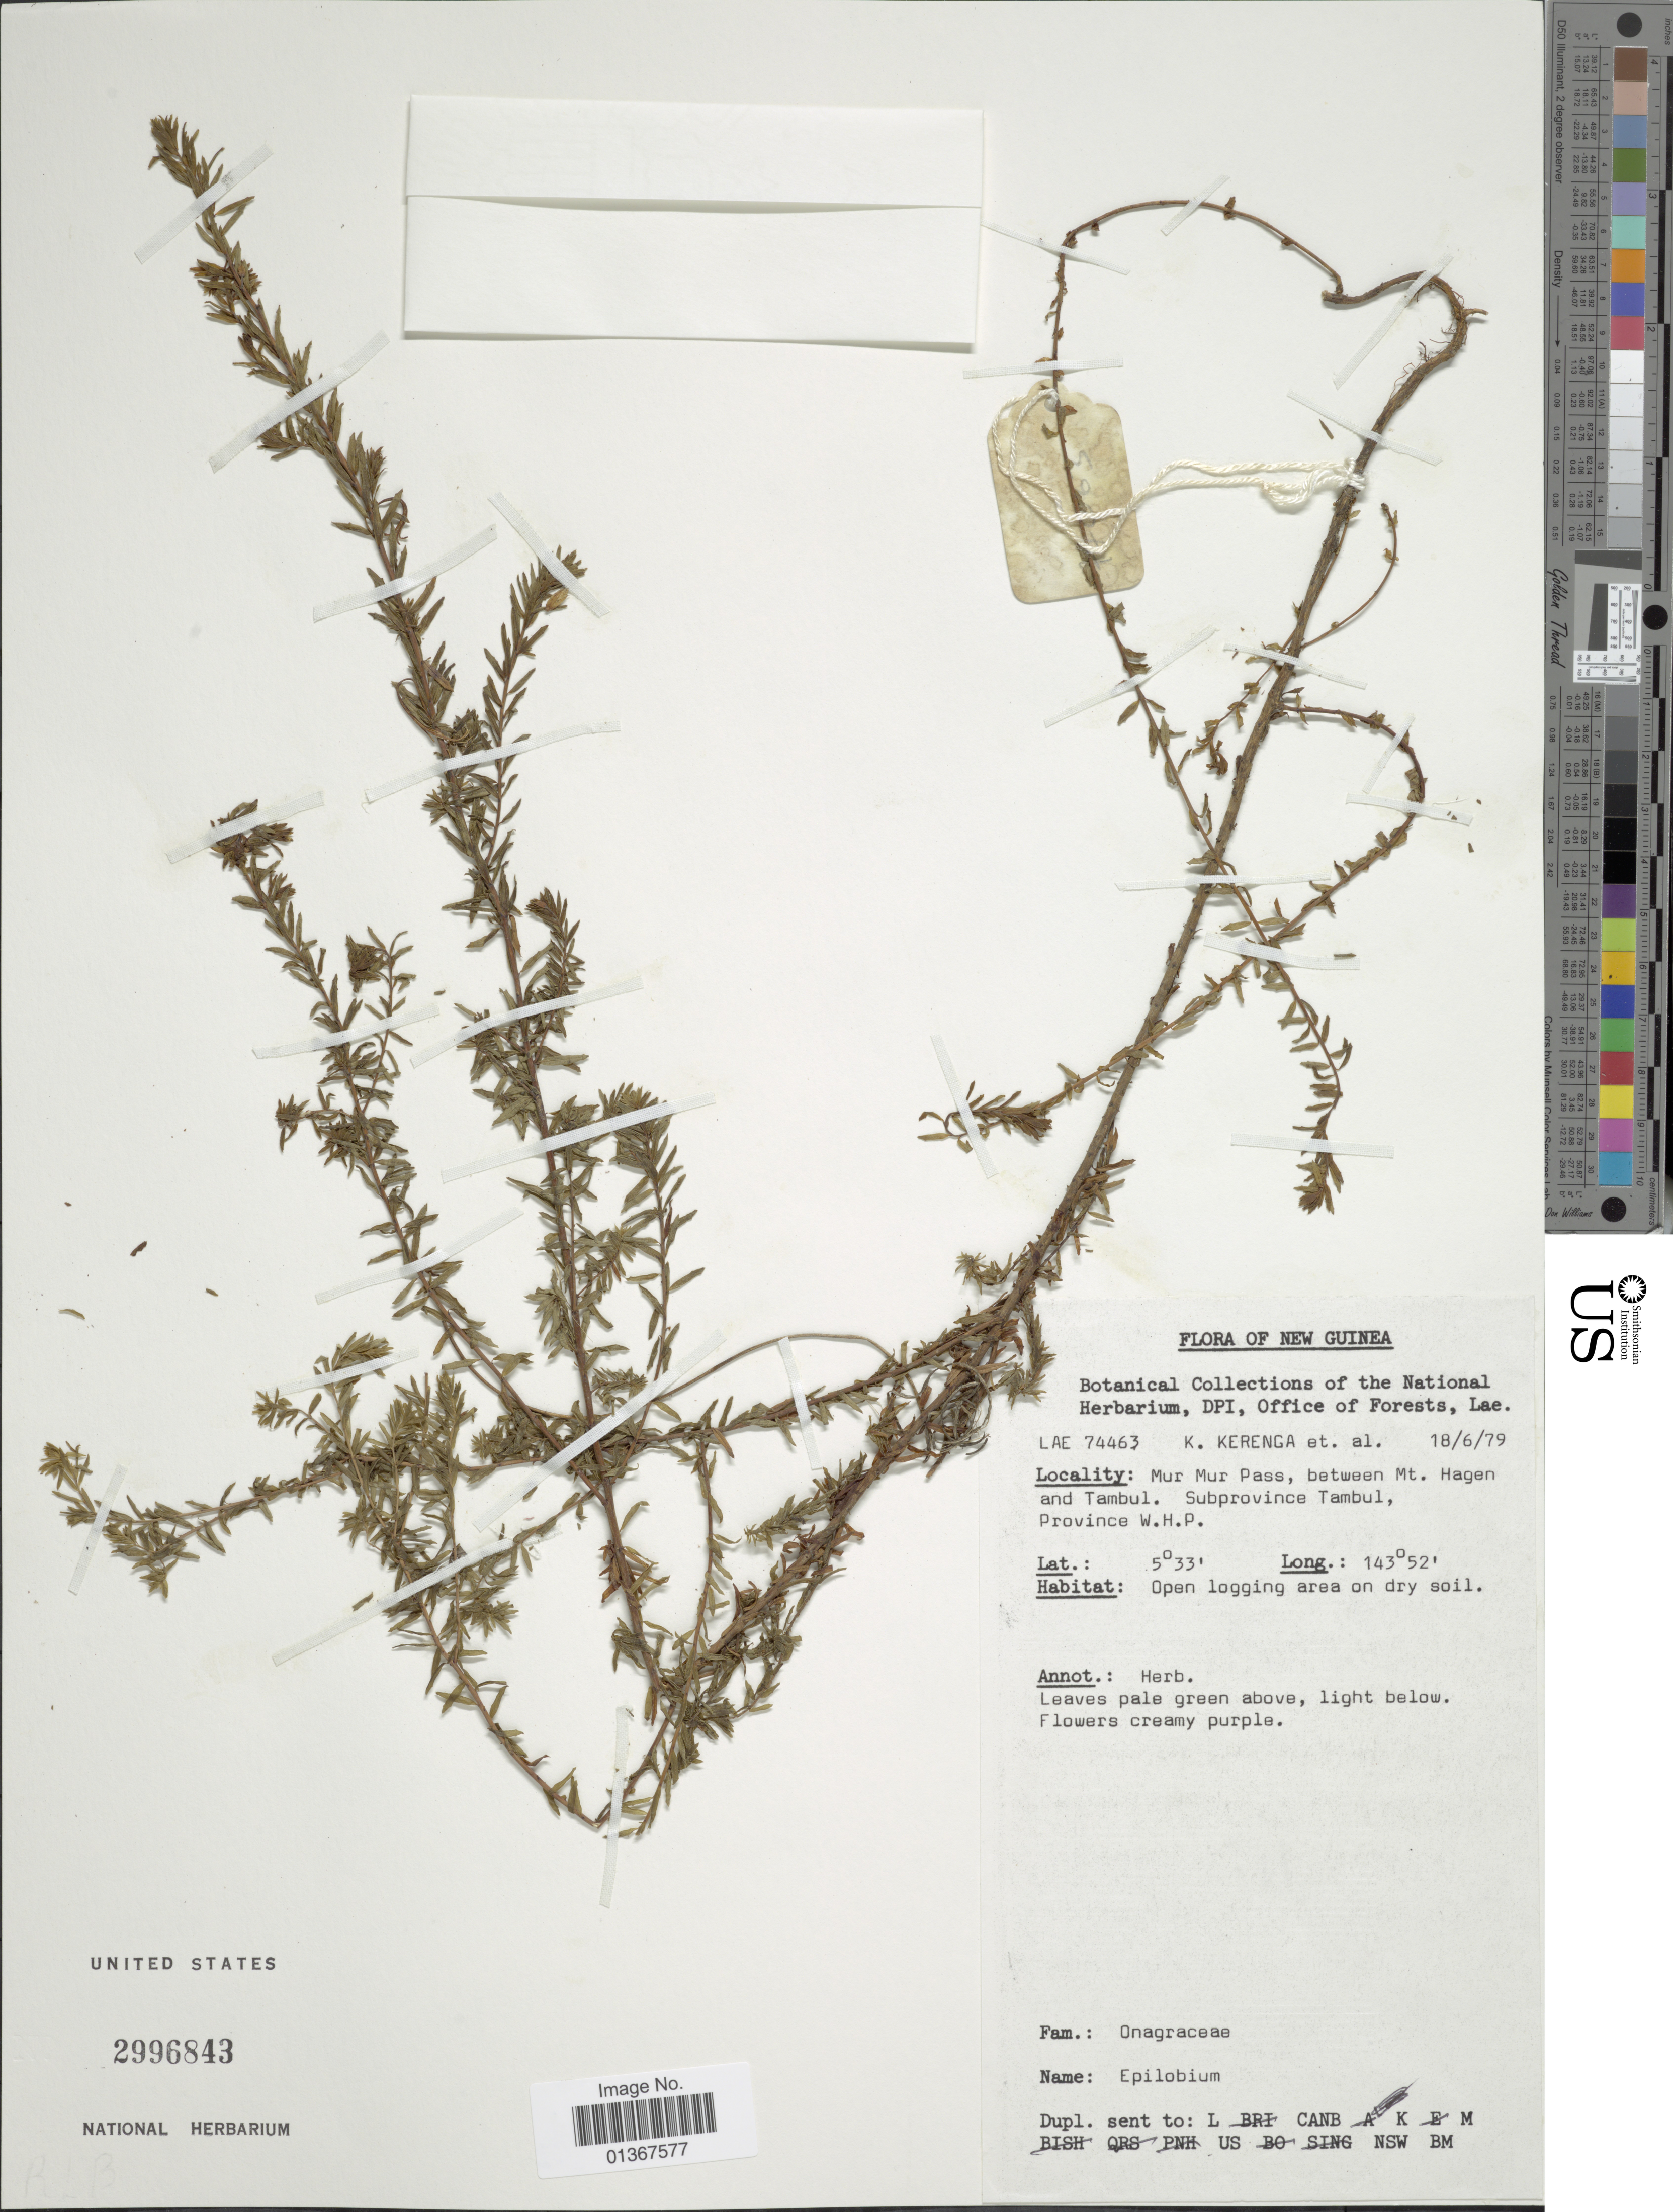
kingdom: Plantae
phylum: Tracheophyta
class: Magnoliopsida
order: Myrtales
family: Onagraceae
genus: Epilobium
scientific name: Epilobium sp.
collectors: K. Kerenga & et al.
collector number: LAE 74463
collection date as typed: Transcribed d/m/y: 18/6/79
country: Papua New Guinea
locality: Mur Mur Pass, between Mt. Hagen and Tambul. Subprovince Tambul, Province W.H.P.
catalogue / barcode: US 2996843